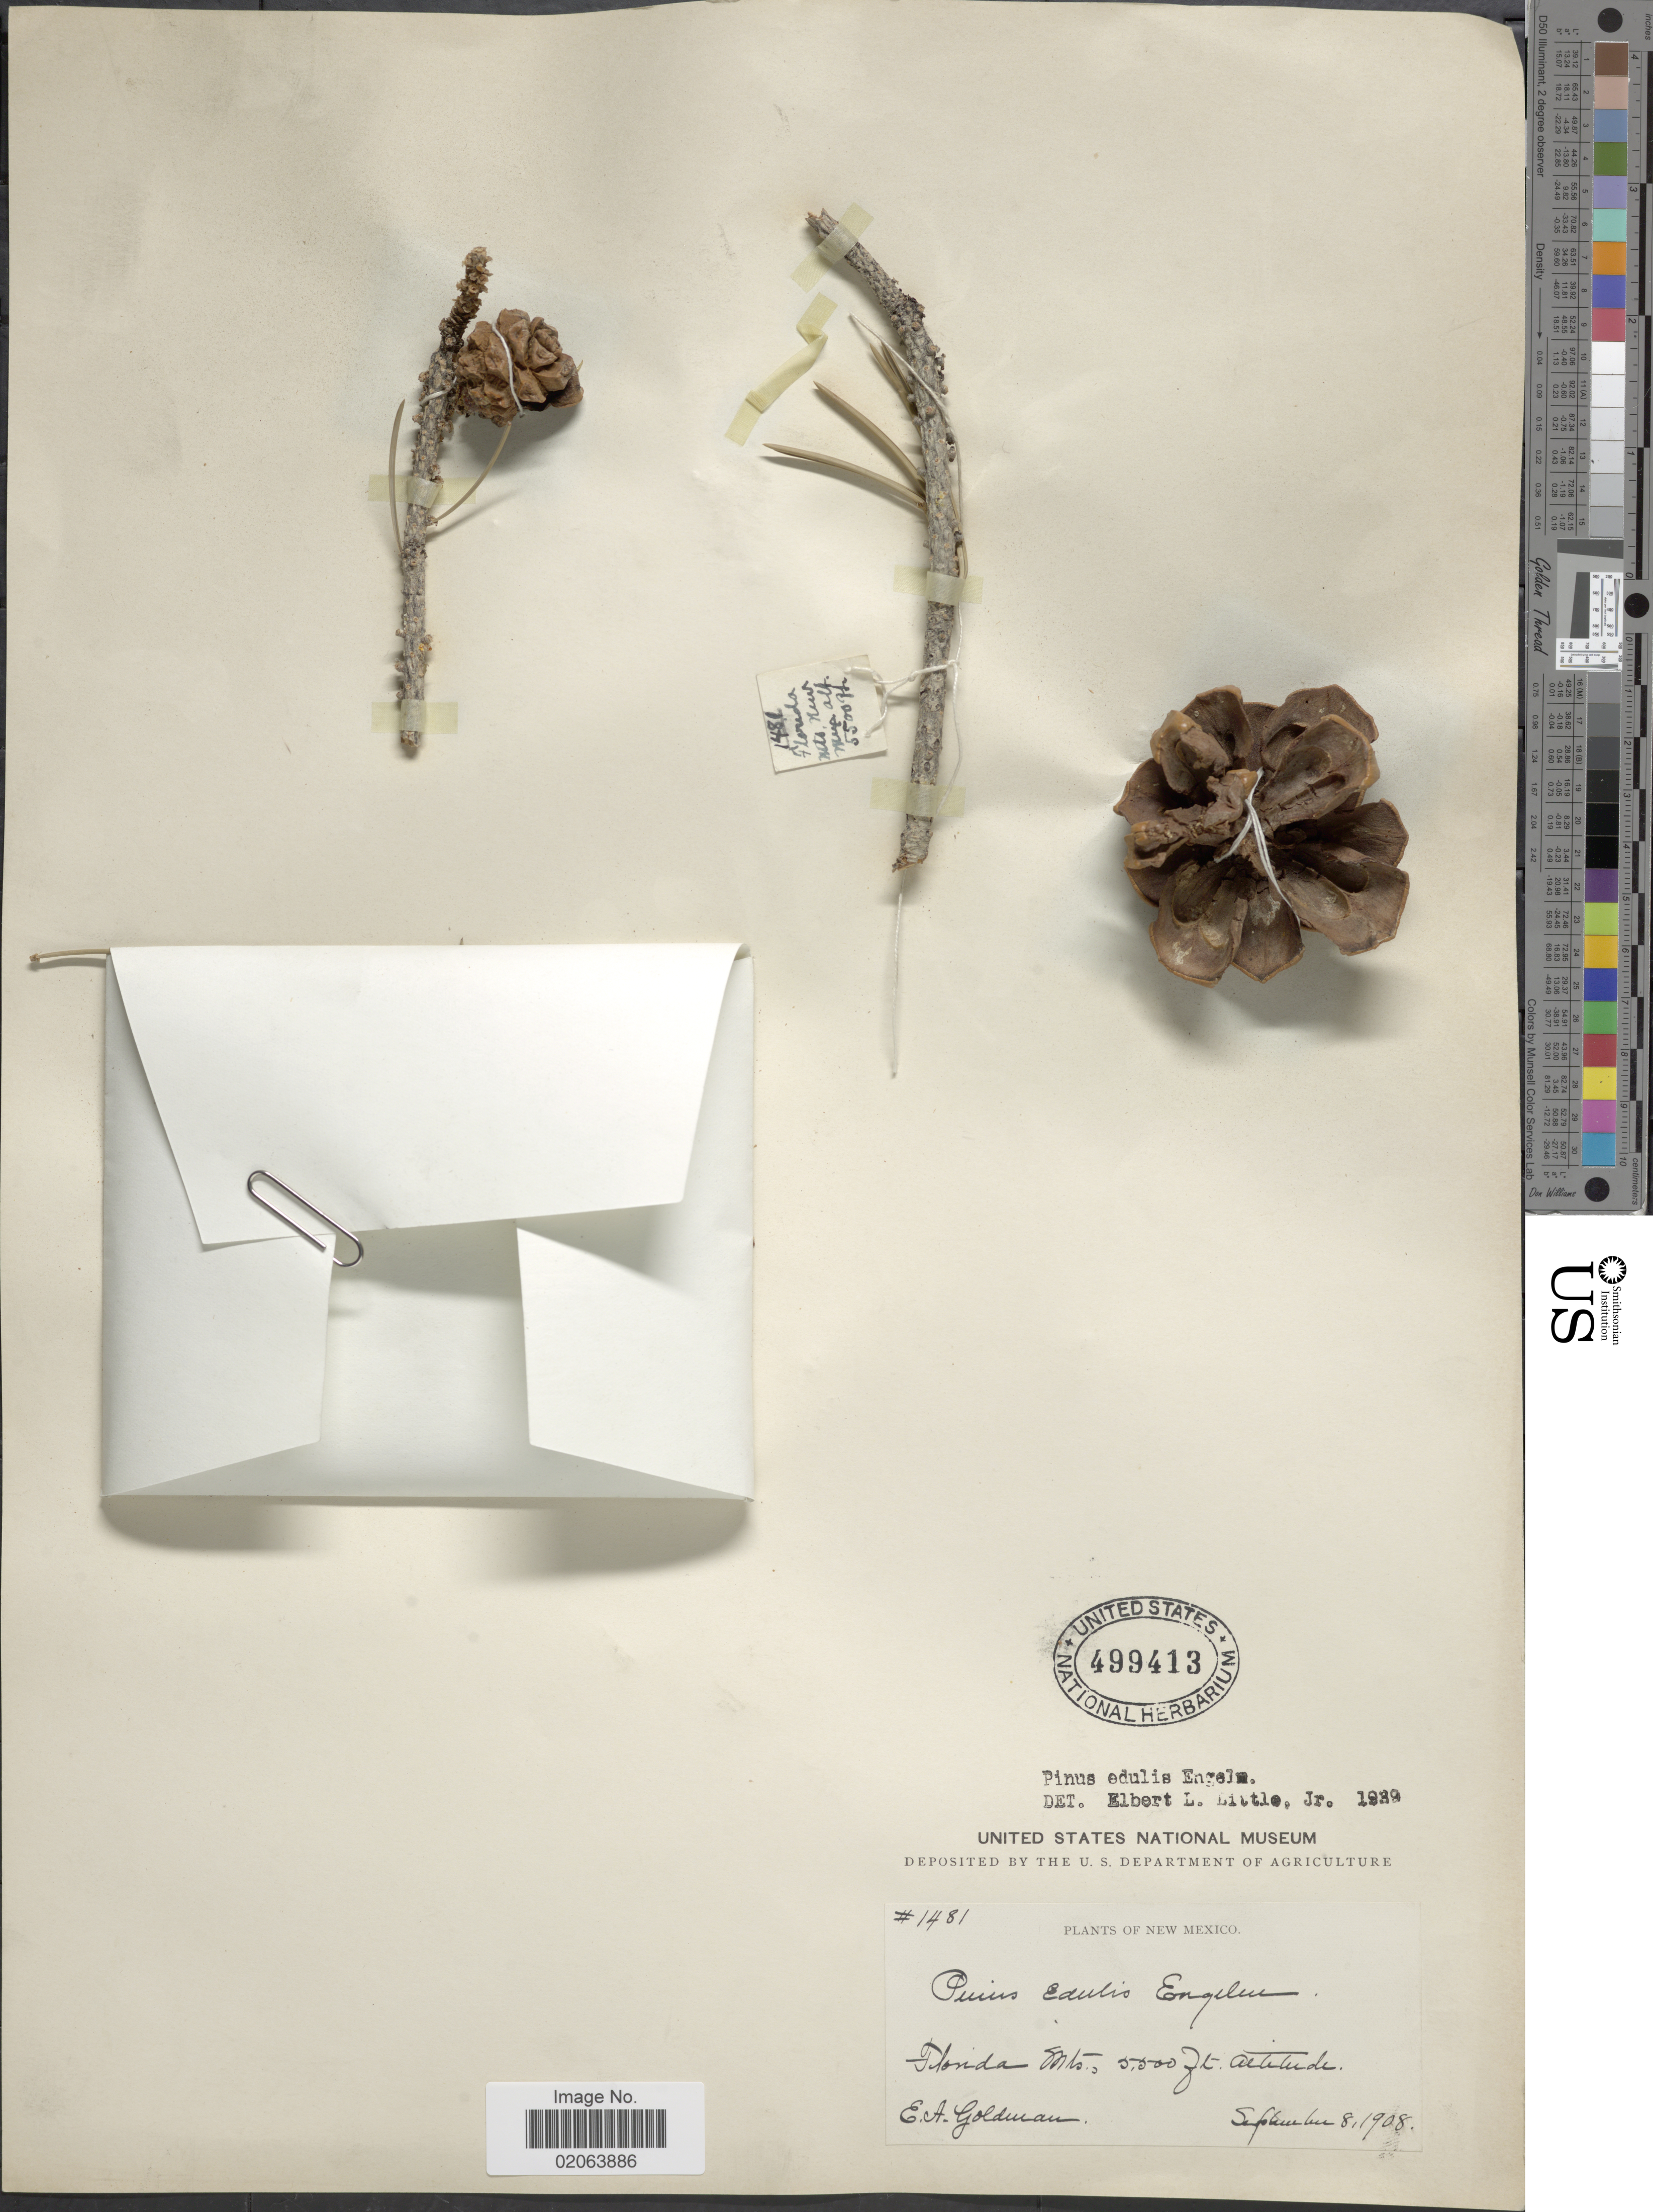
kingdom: Plantae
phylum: Tracheophyta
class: Pinopsida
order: Pinales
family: Pinaceae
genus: Pinus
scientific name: Pinus edulis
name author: Engelm.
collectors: E. A. Goldman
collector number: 1481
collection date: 1908-09-08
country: United States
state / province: New Mexico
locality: Florida Mts.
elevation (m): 1676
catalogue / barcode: US 499413